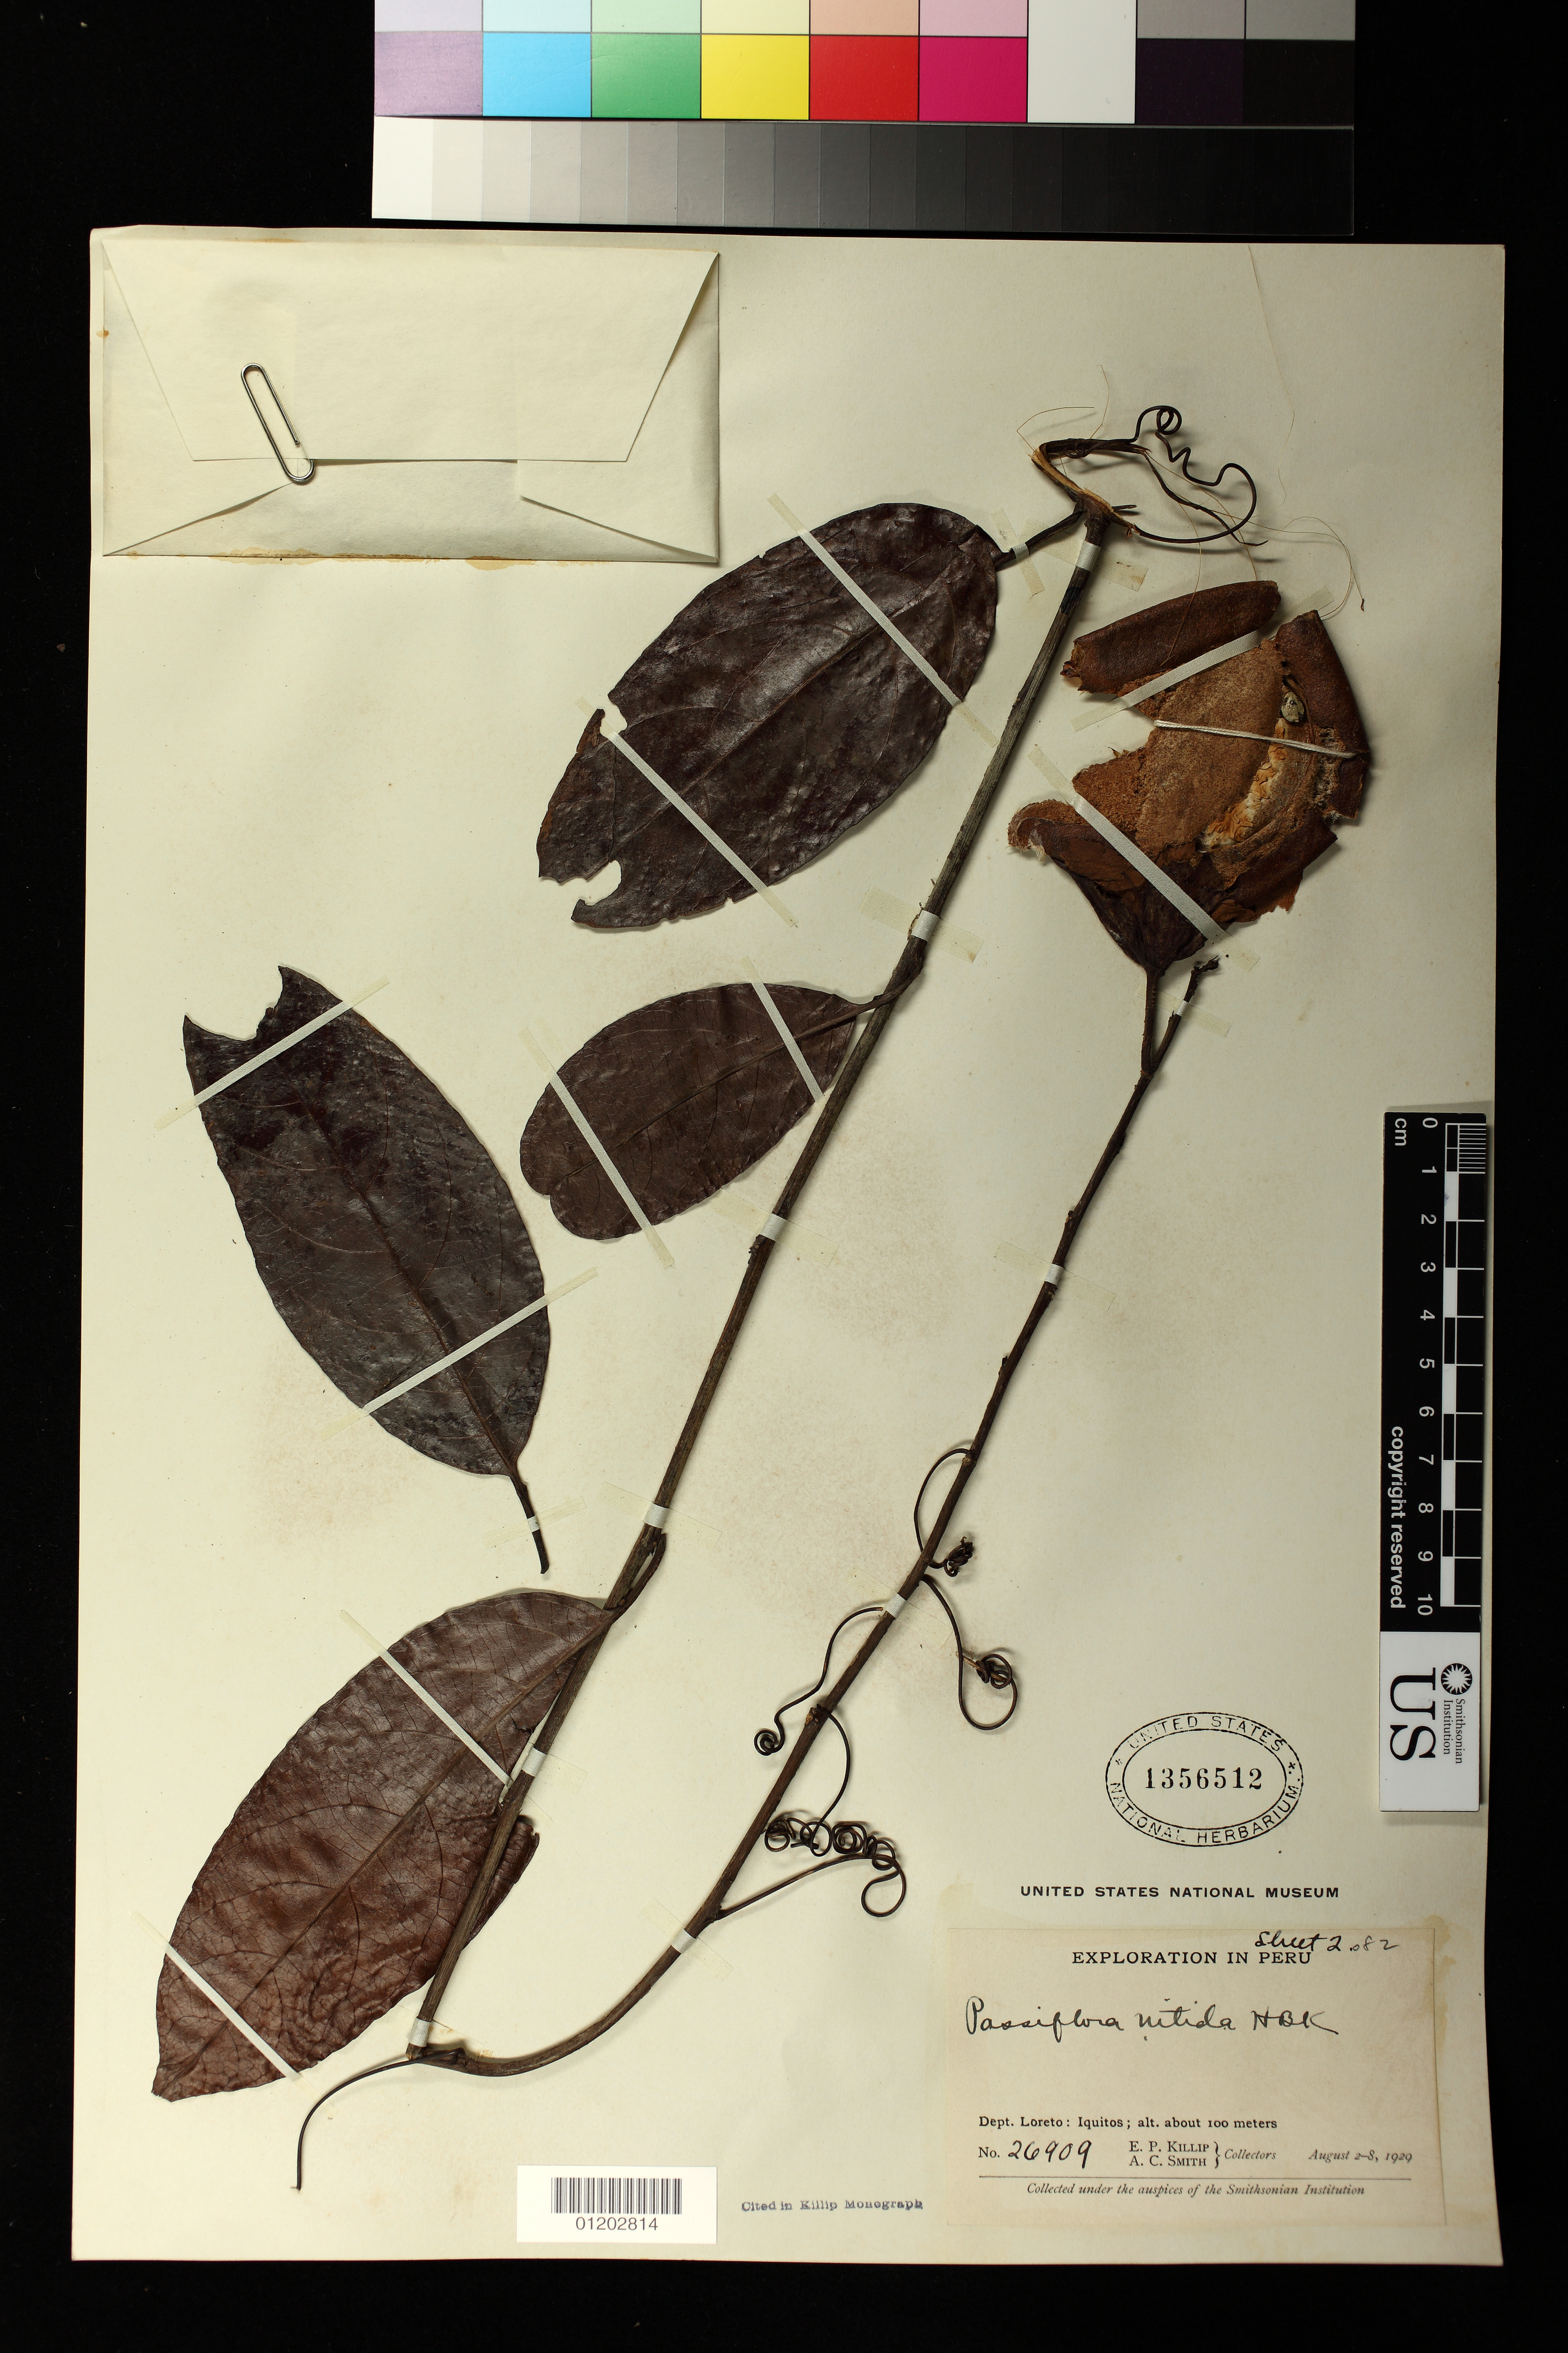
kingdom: Plantae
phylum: Tracheophyta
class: Magnoliopsida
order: Malpighiales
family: Passifloraceae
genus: Passiflora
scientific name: Passiflora nitida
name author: Kunth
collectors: E. P. Killip & A. C. Smith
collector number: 26909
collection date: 1929-08-02/1929-08-08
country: Peru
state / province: Loreto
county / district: Maynas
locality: Iquitos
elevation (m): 100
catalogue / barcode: US 1356512